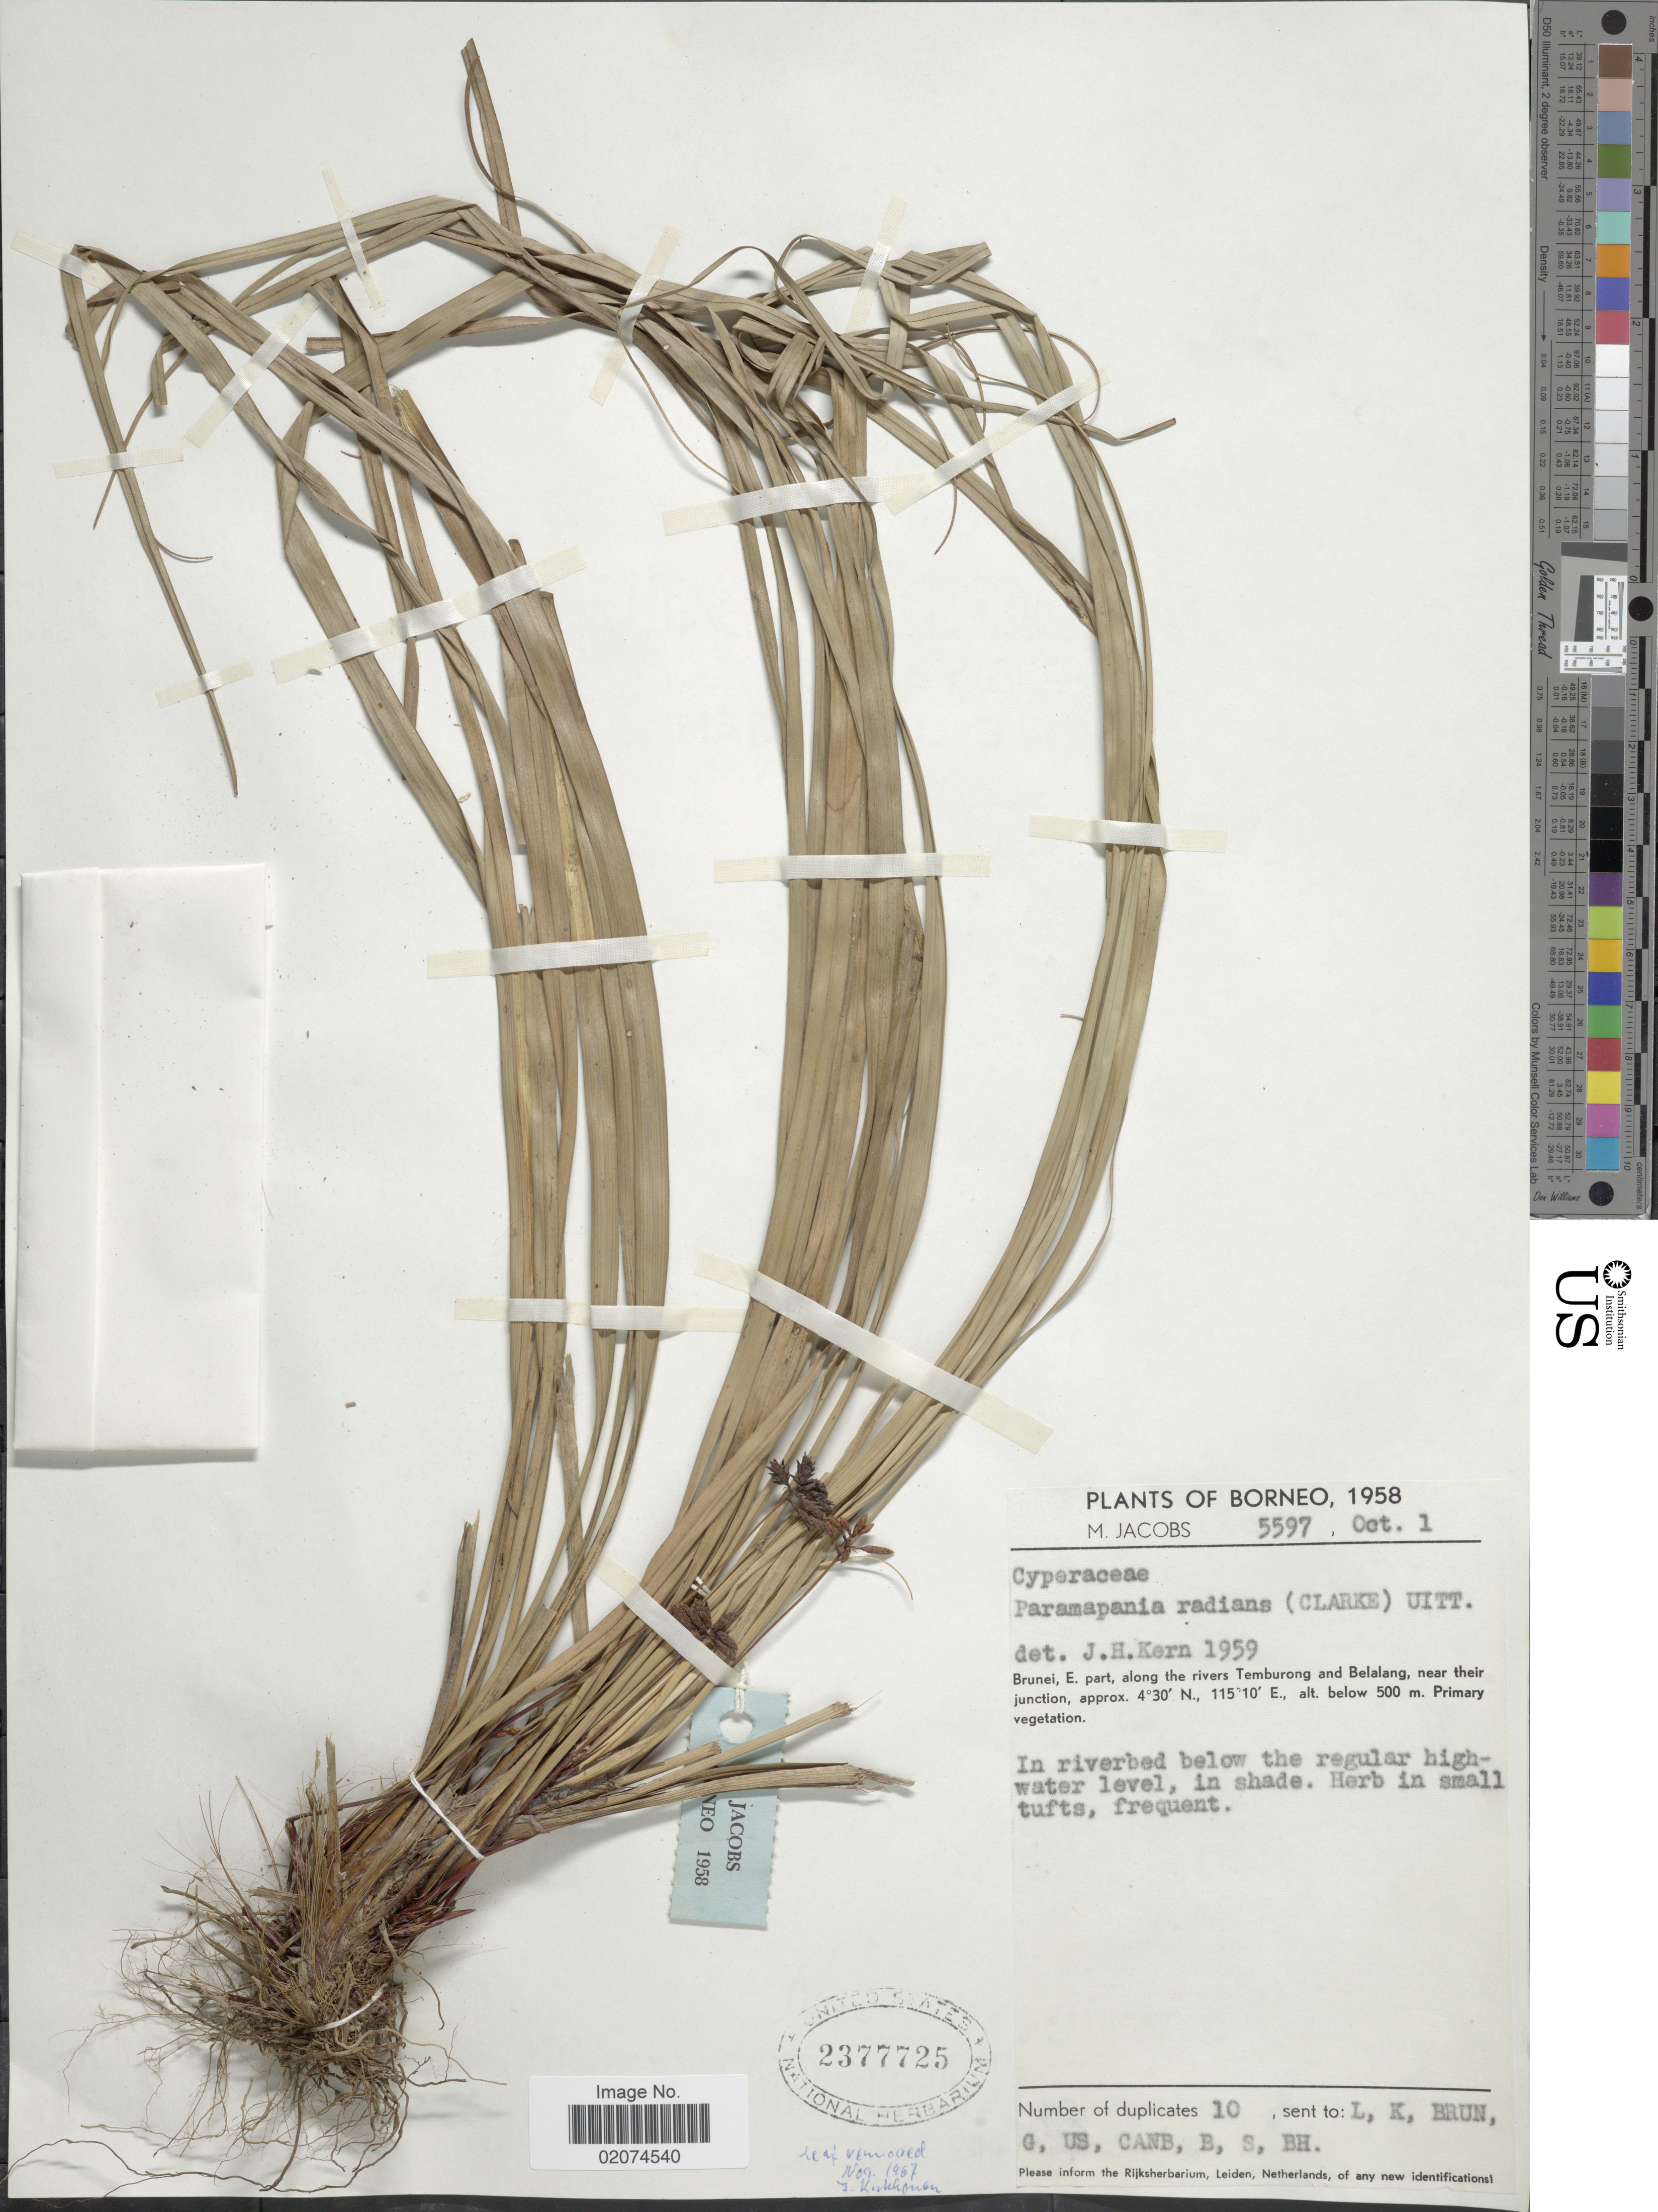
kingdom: Plantae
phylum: Tracheophyta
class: Liliopsida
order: Poales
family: Cyperaceae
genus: Paramapania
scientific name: Paramapania radians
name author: (C.B. Clarke) Uittien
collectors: M. Jacobs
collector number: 5597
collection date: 1958-10-01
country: Brunei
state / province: Brunei and Muara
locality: Borneo, Burnei, E part, along the rivers Temburong and Belalang, near their junction.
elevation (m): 500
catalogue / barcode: US 2377725